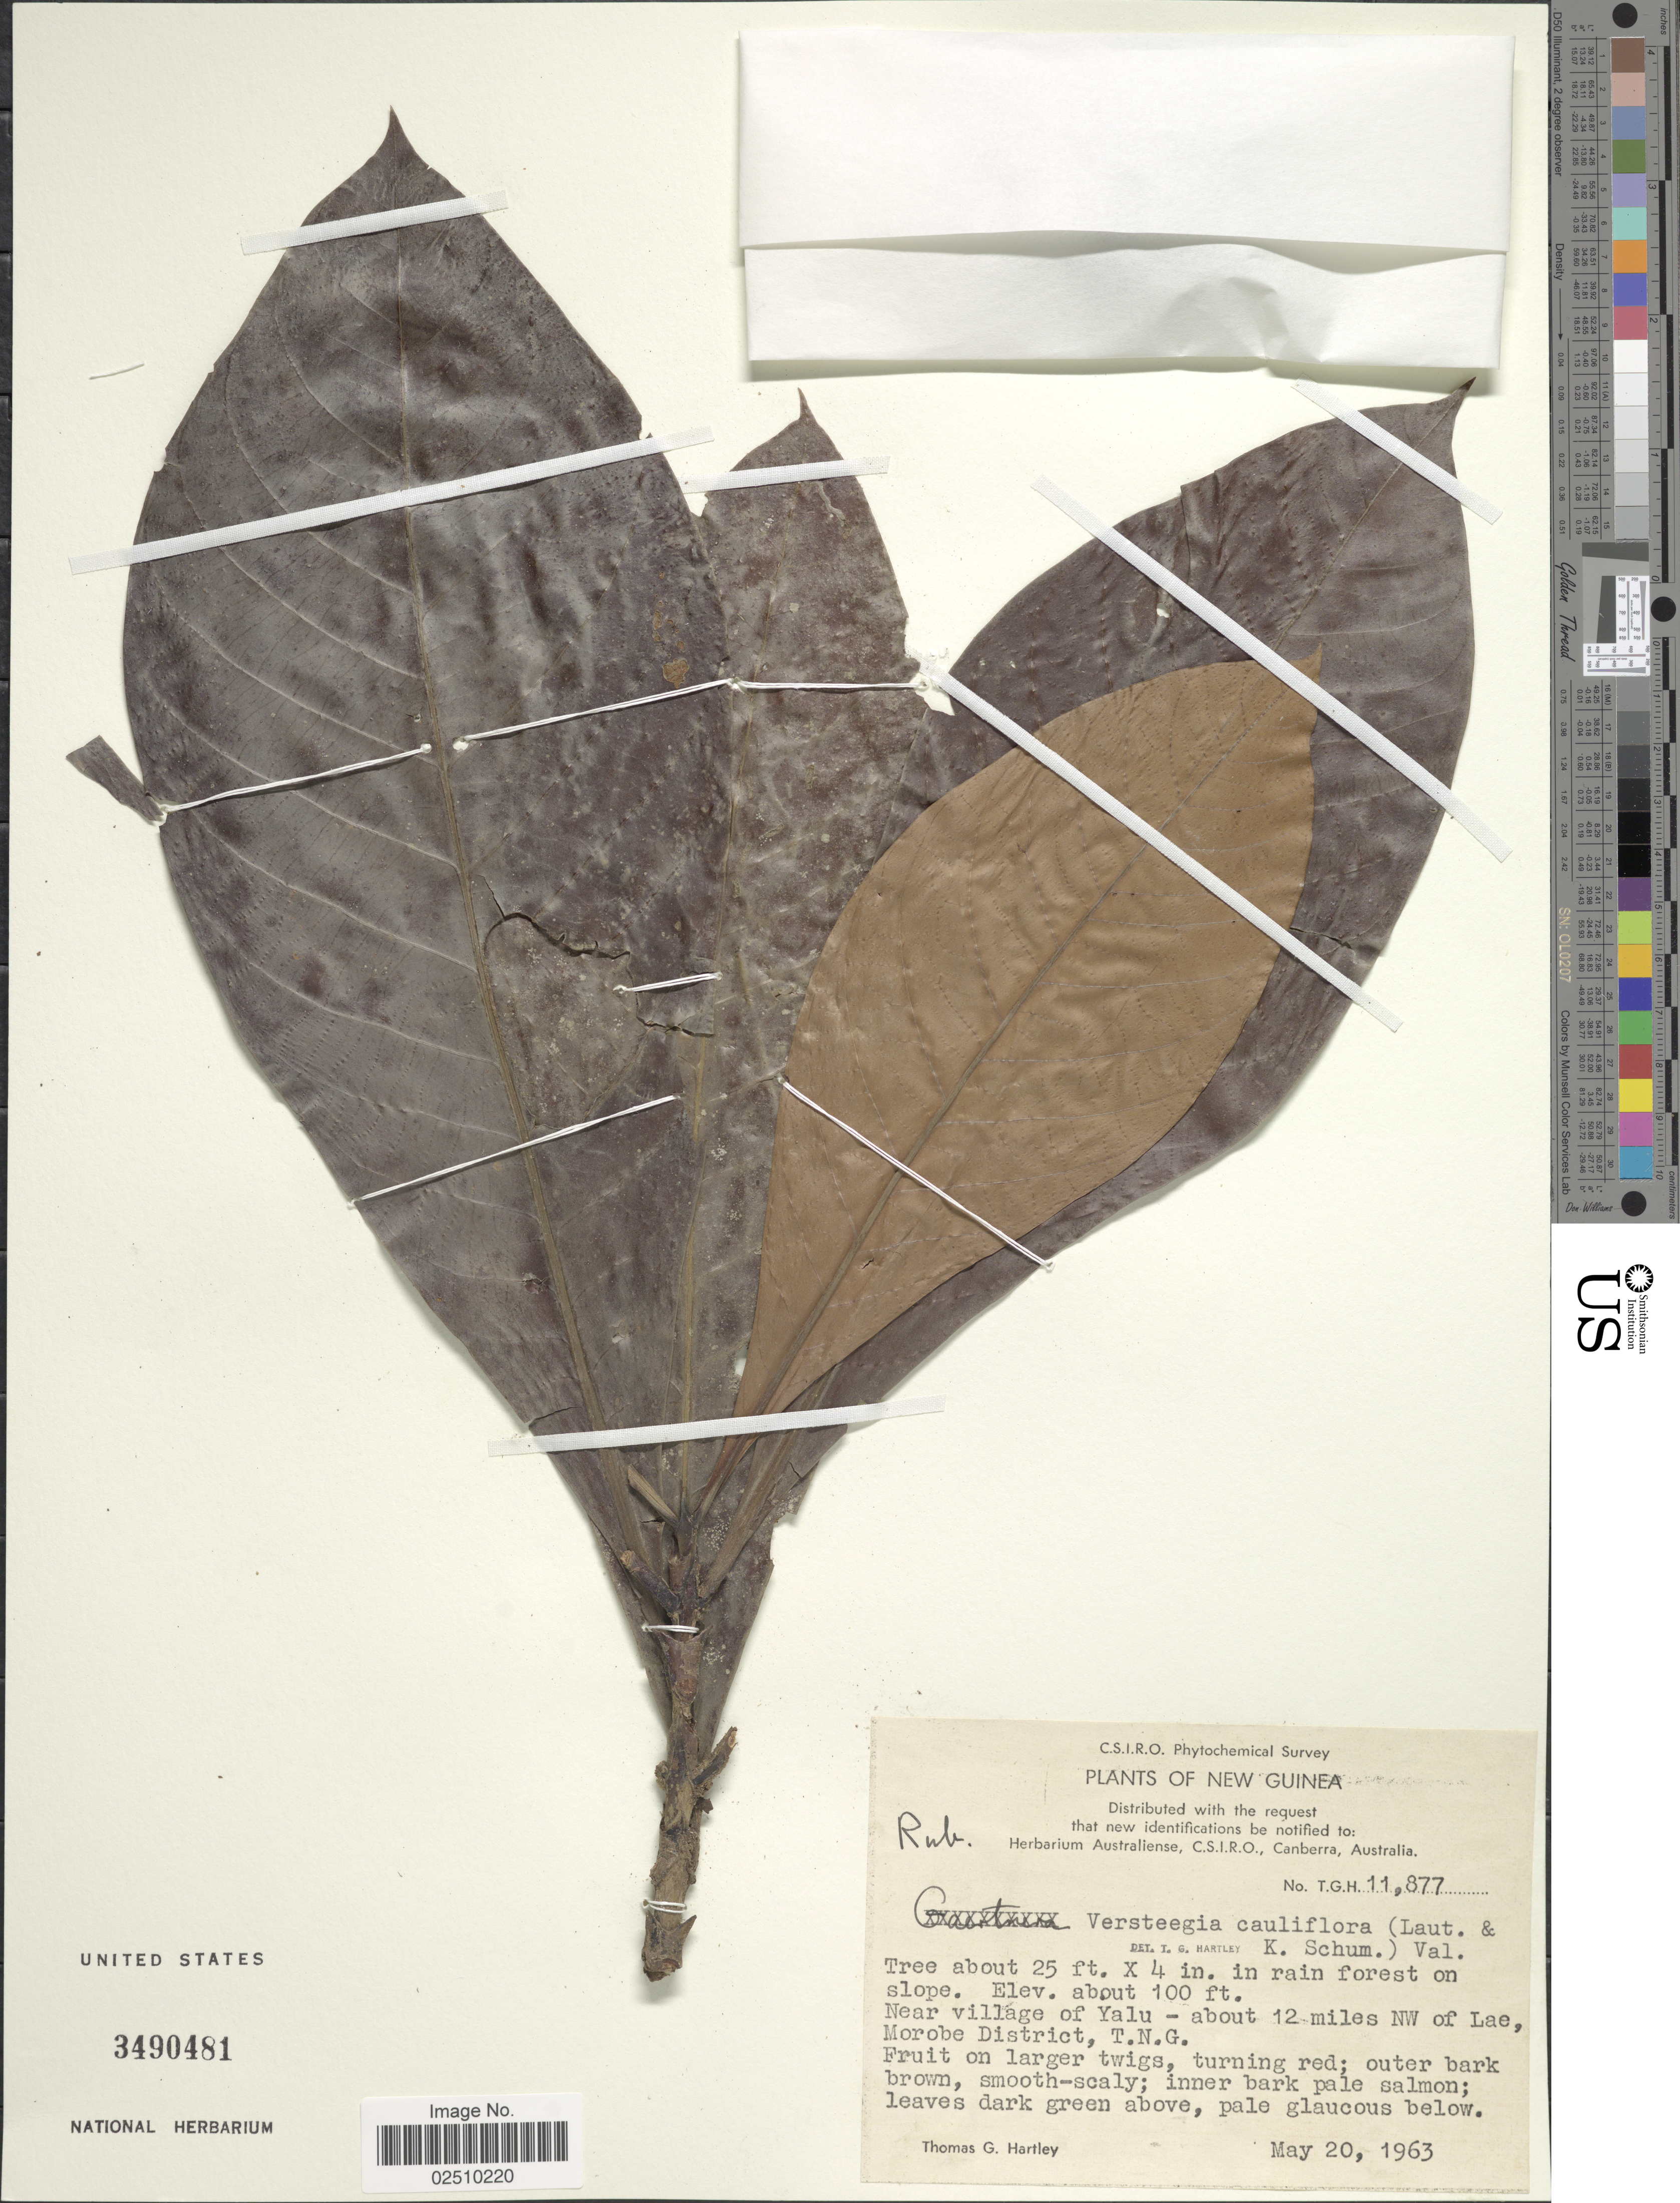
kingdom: Plantae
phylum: Tracheophyta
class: Magnoliopsida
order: Gentianales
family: Rubiaceae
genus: Versteegia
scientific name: Versteegia cauliflora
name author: (K. Schum. & Lauterb.) Valeton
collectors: T. G. Hartley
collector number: TGH11877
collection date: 1963-05-20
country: Papua New Guinea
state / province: Morobe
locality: Near village of Yalu-about 12 miles NW of Lae, Morobe District, T.N.G.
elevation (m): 30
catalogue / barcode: US 3490481